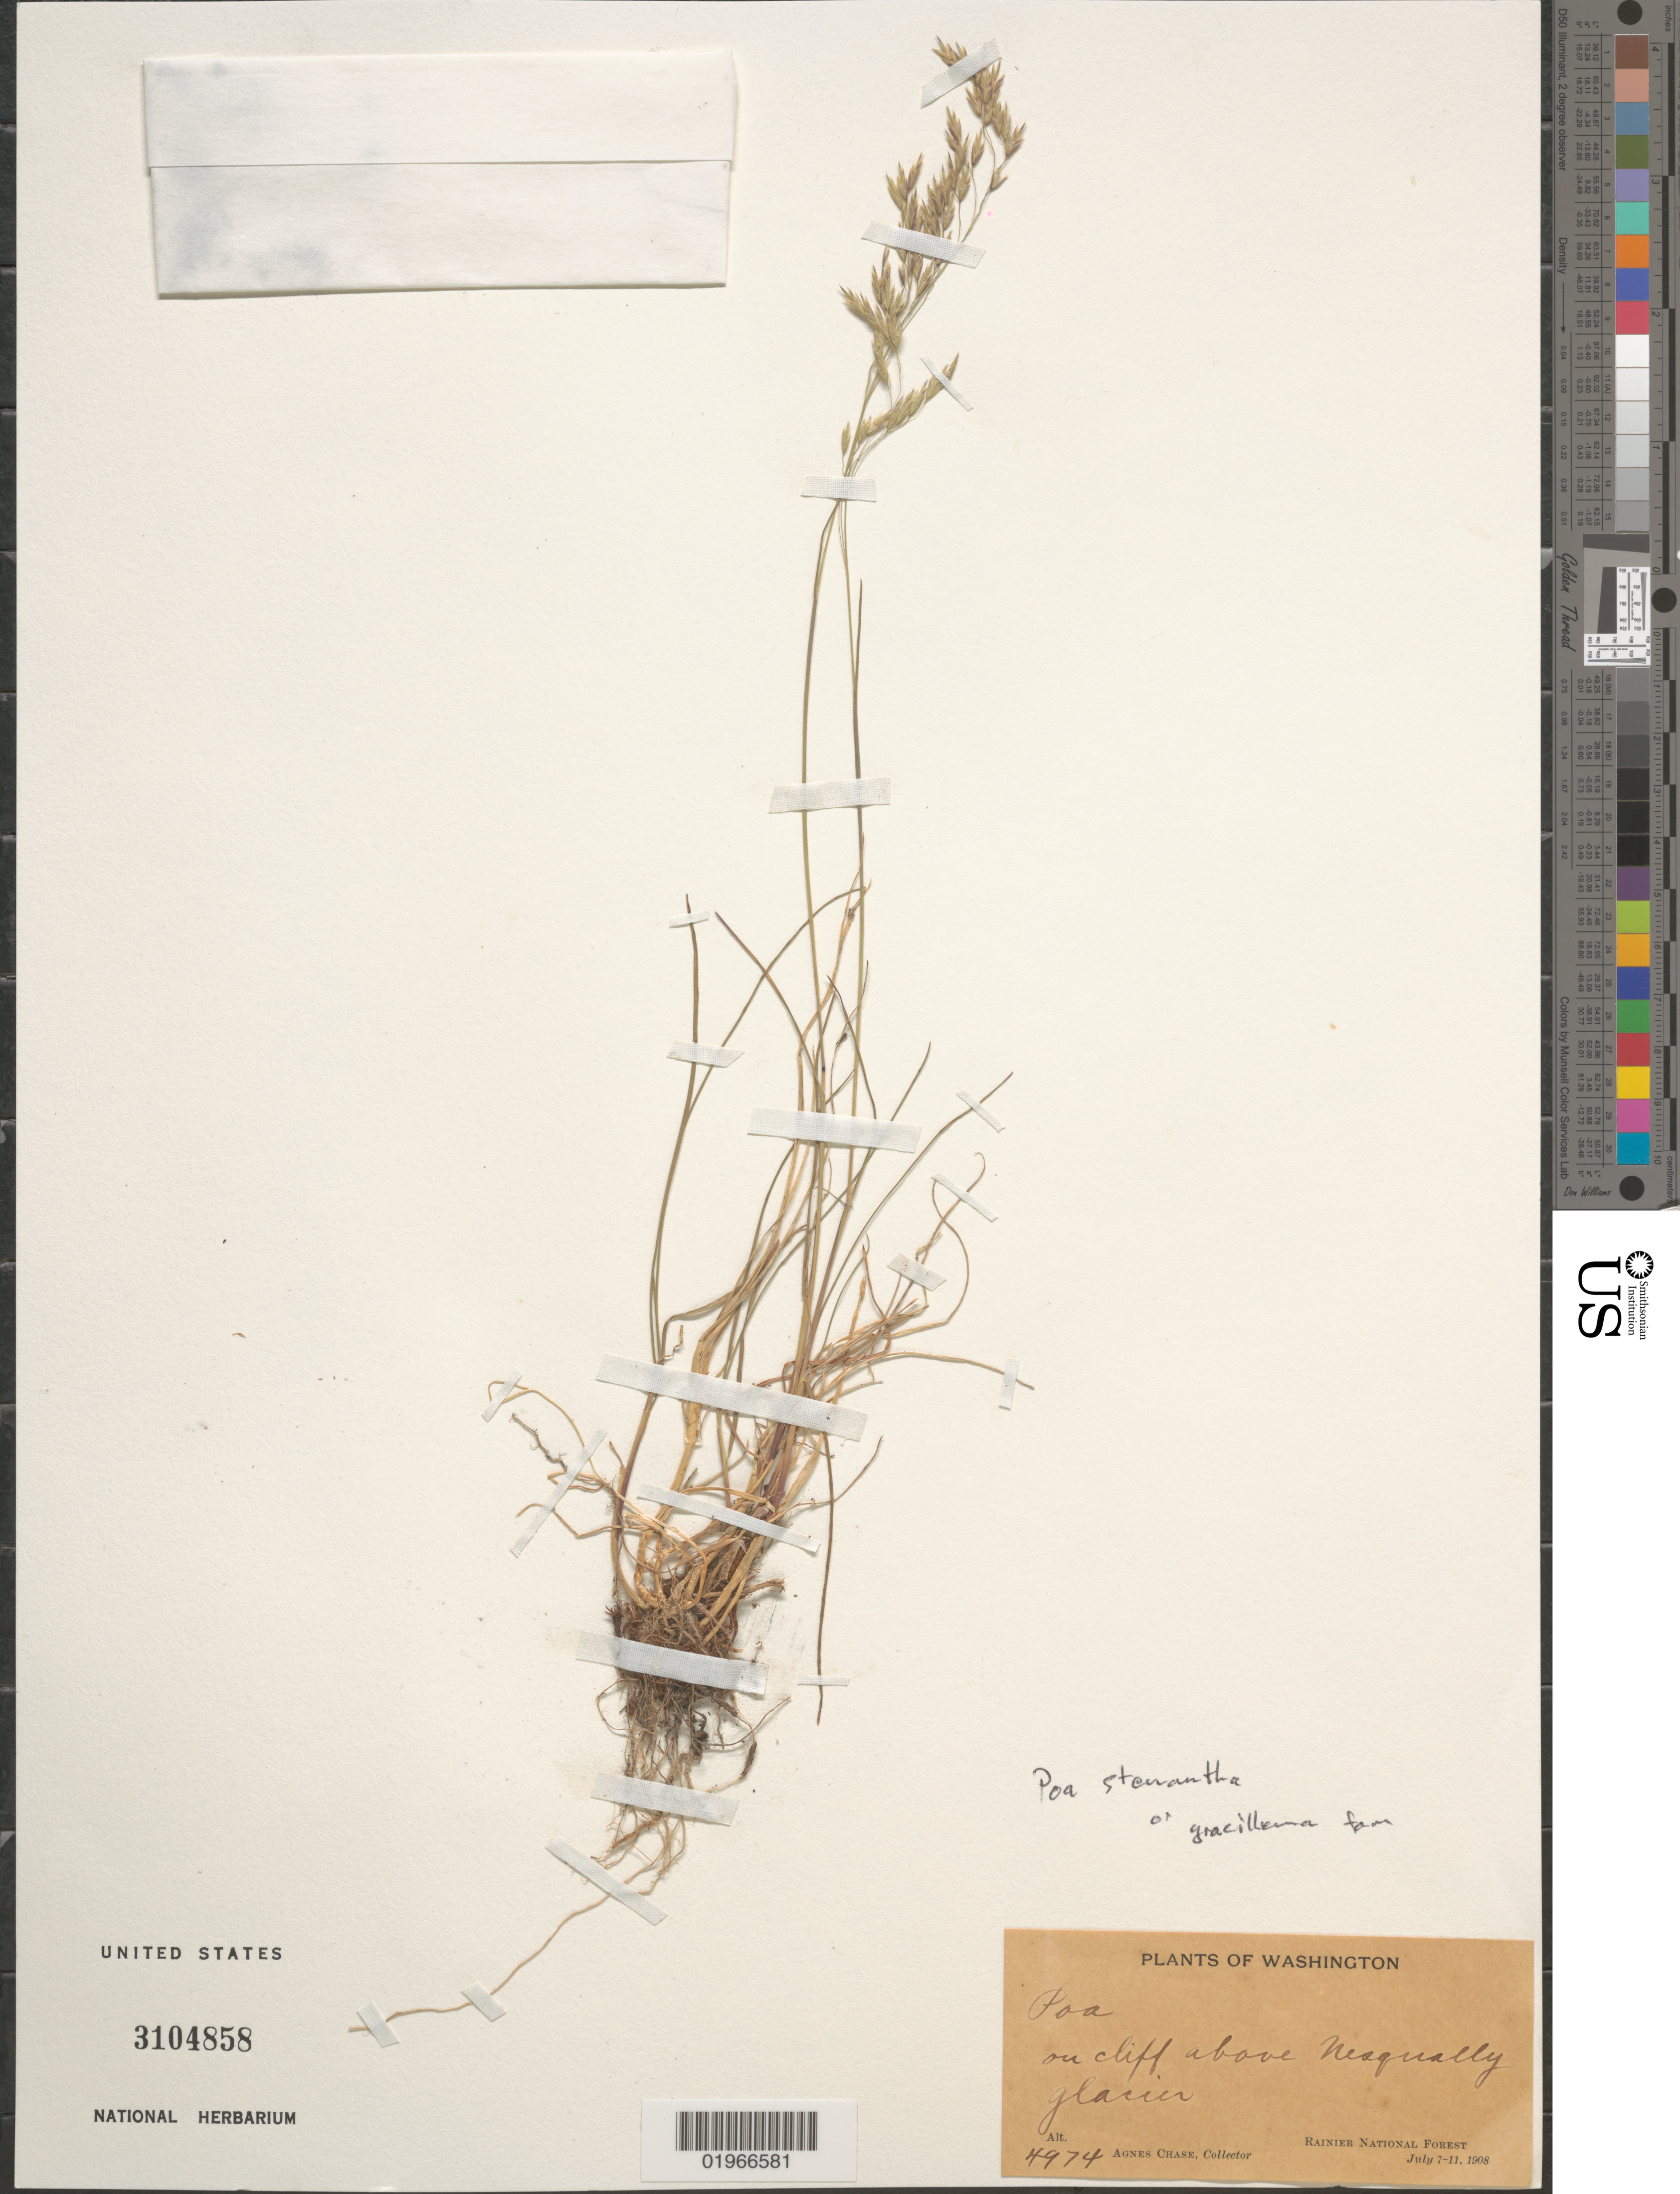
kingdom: Plantae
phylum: Tracheophyta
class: Liliopsida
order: Poales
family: Poaceae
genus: Poa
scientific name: Poa stenantha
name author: Trin.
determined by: Soreng, Robert J., Research Associate (BOT), Smithsonian Institution - National Museum of Natural History (UNITED STATES)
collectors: A. Chase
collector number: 4974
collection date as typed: July 7-11, 1908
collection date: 1908-07-07/1908-07-11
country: United States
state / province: Washington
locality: on cliff above Nisqually glacier. Rainier National Forest.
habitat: on cliff above Nisqually glacier.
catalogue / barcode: US 3104858